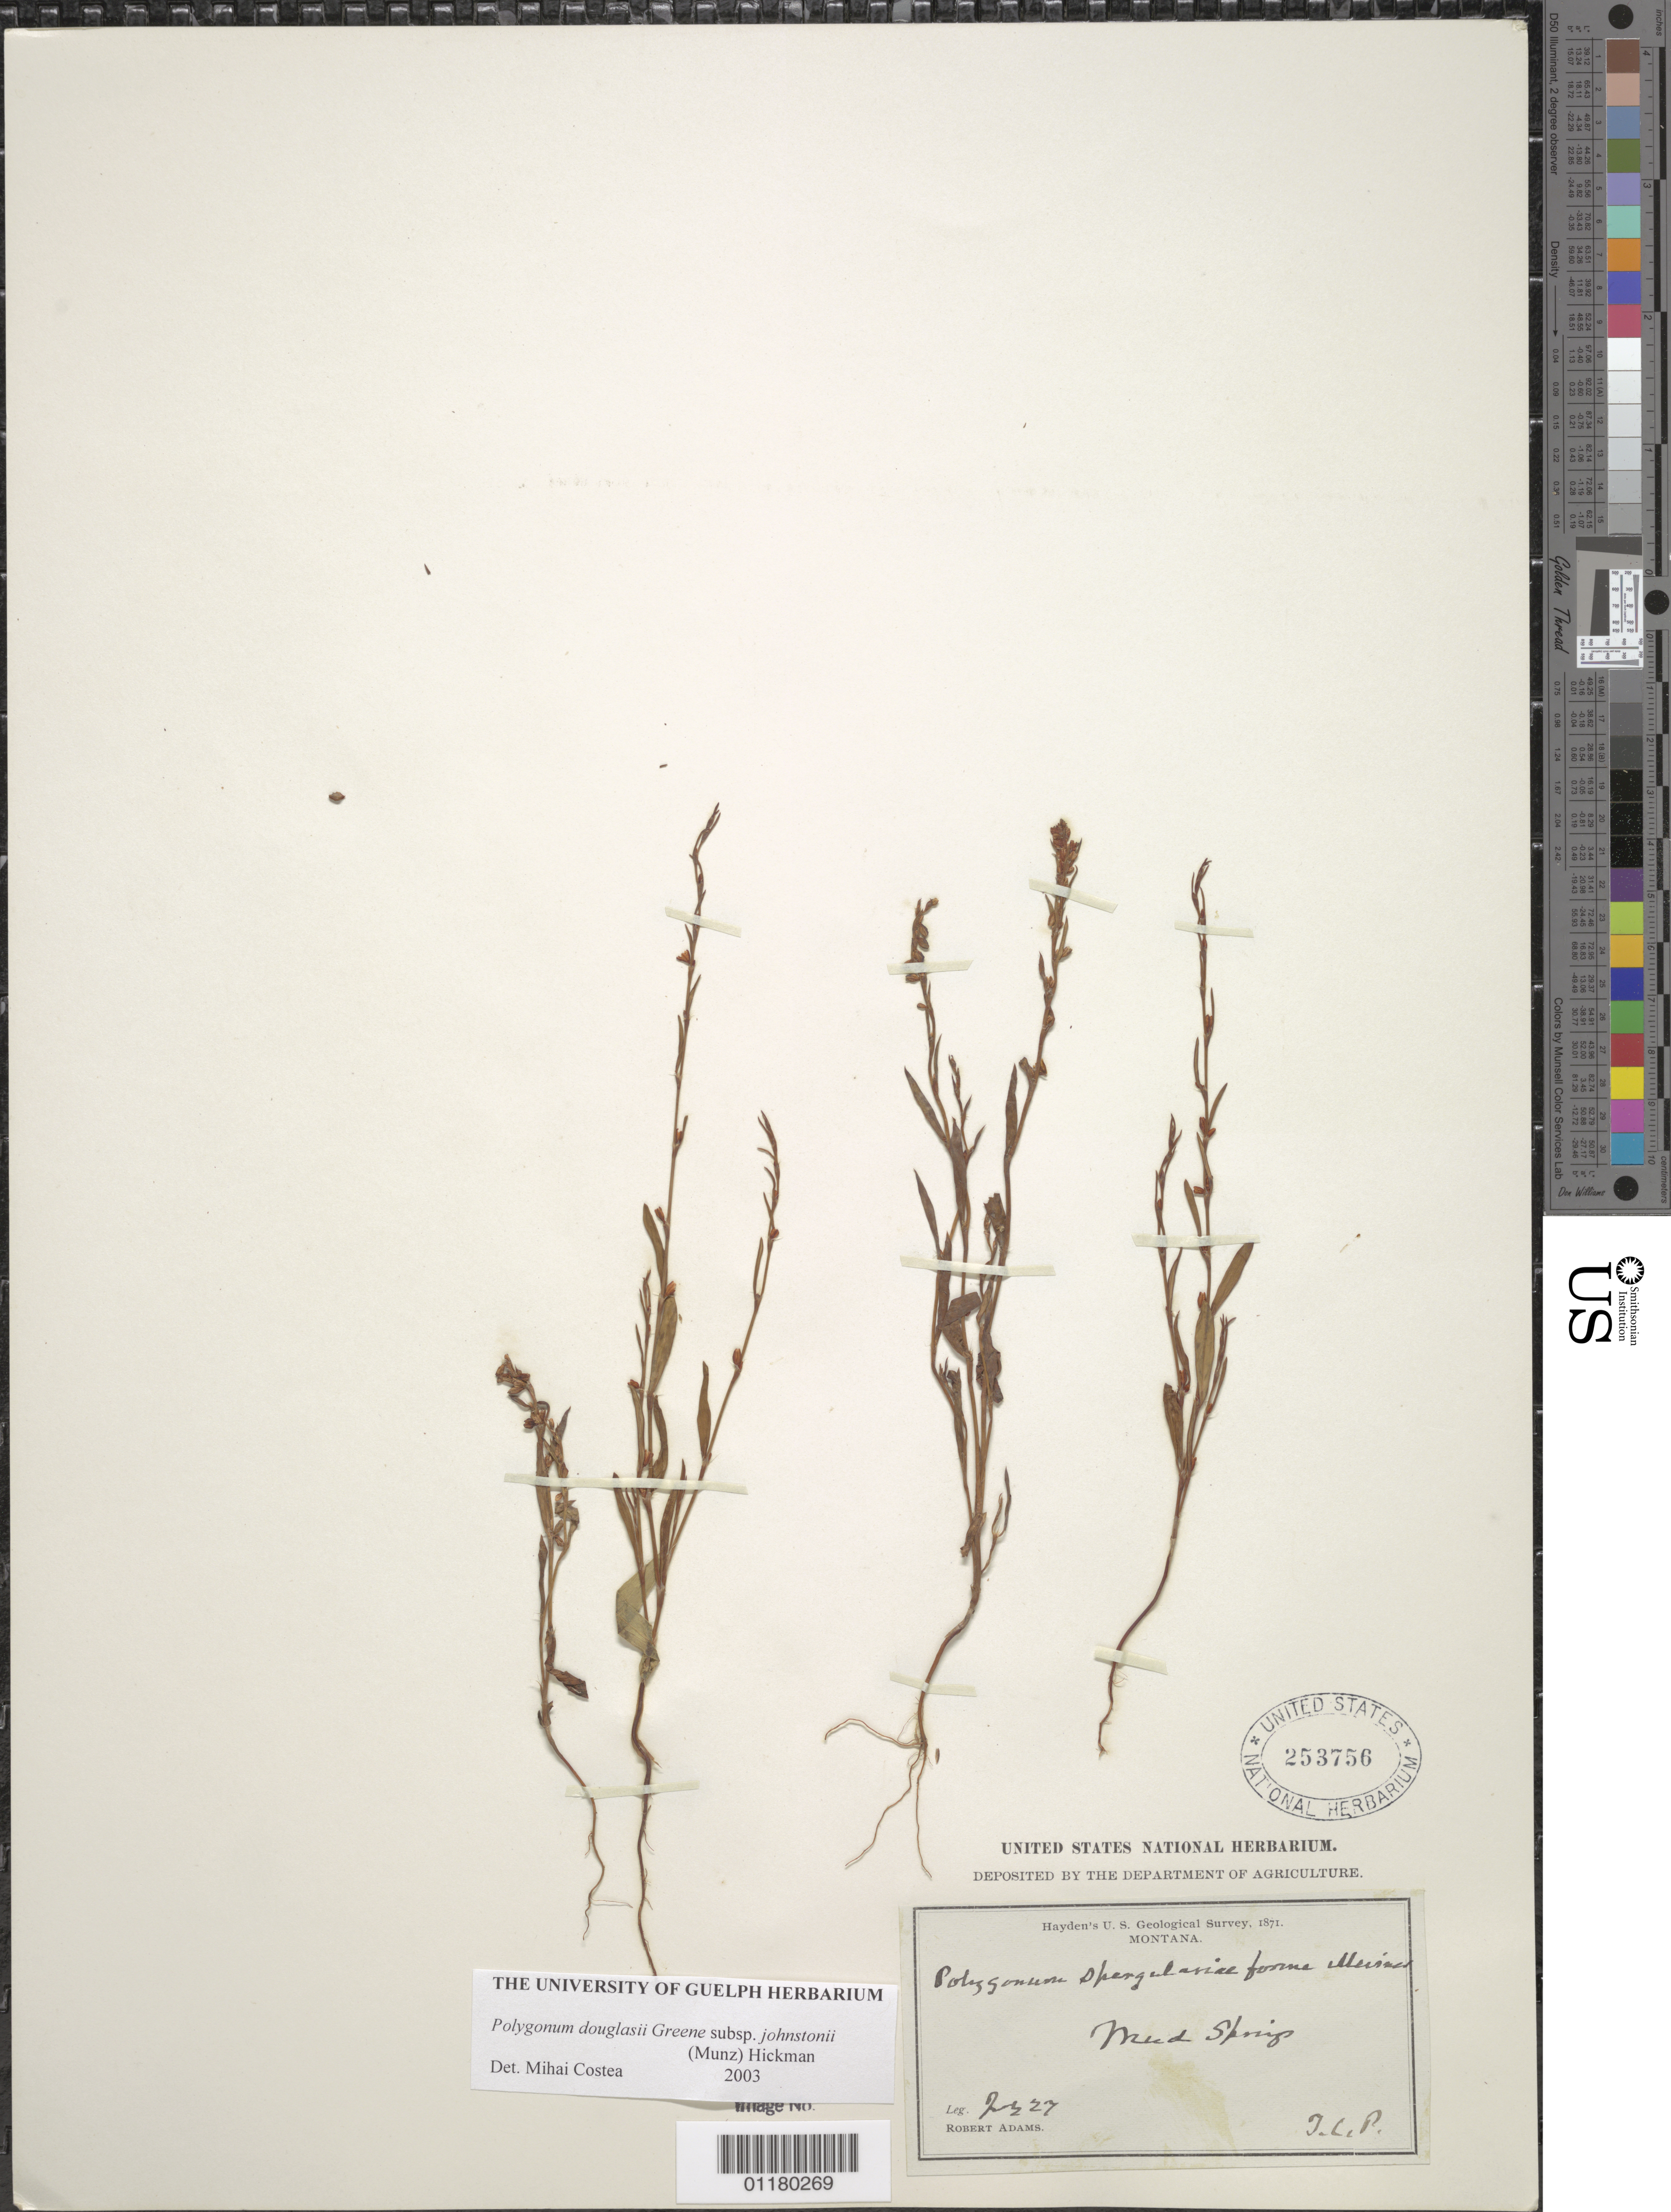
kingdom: Plantae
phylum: Tracheophyta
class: Magnoliopsida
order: Caryophyllales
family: Polygonaceae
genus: Polygonum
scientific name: Polygonum douglasii subsp. johnstonii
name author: (Munz) Hickman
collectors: R. Adams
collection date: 1871-07-27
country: United States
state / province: Montana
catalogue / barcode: US 253756